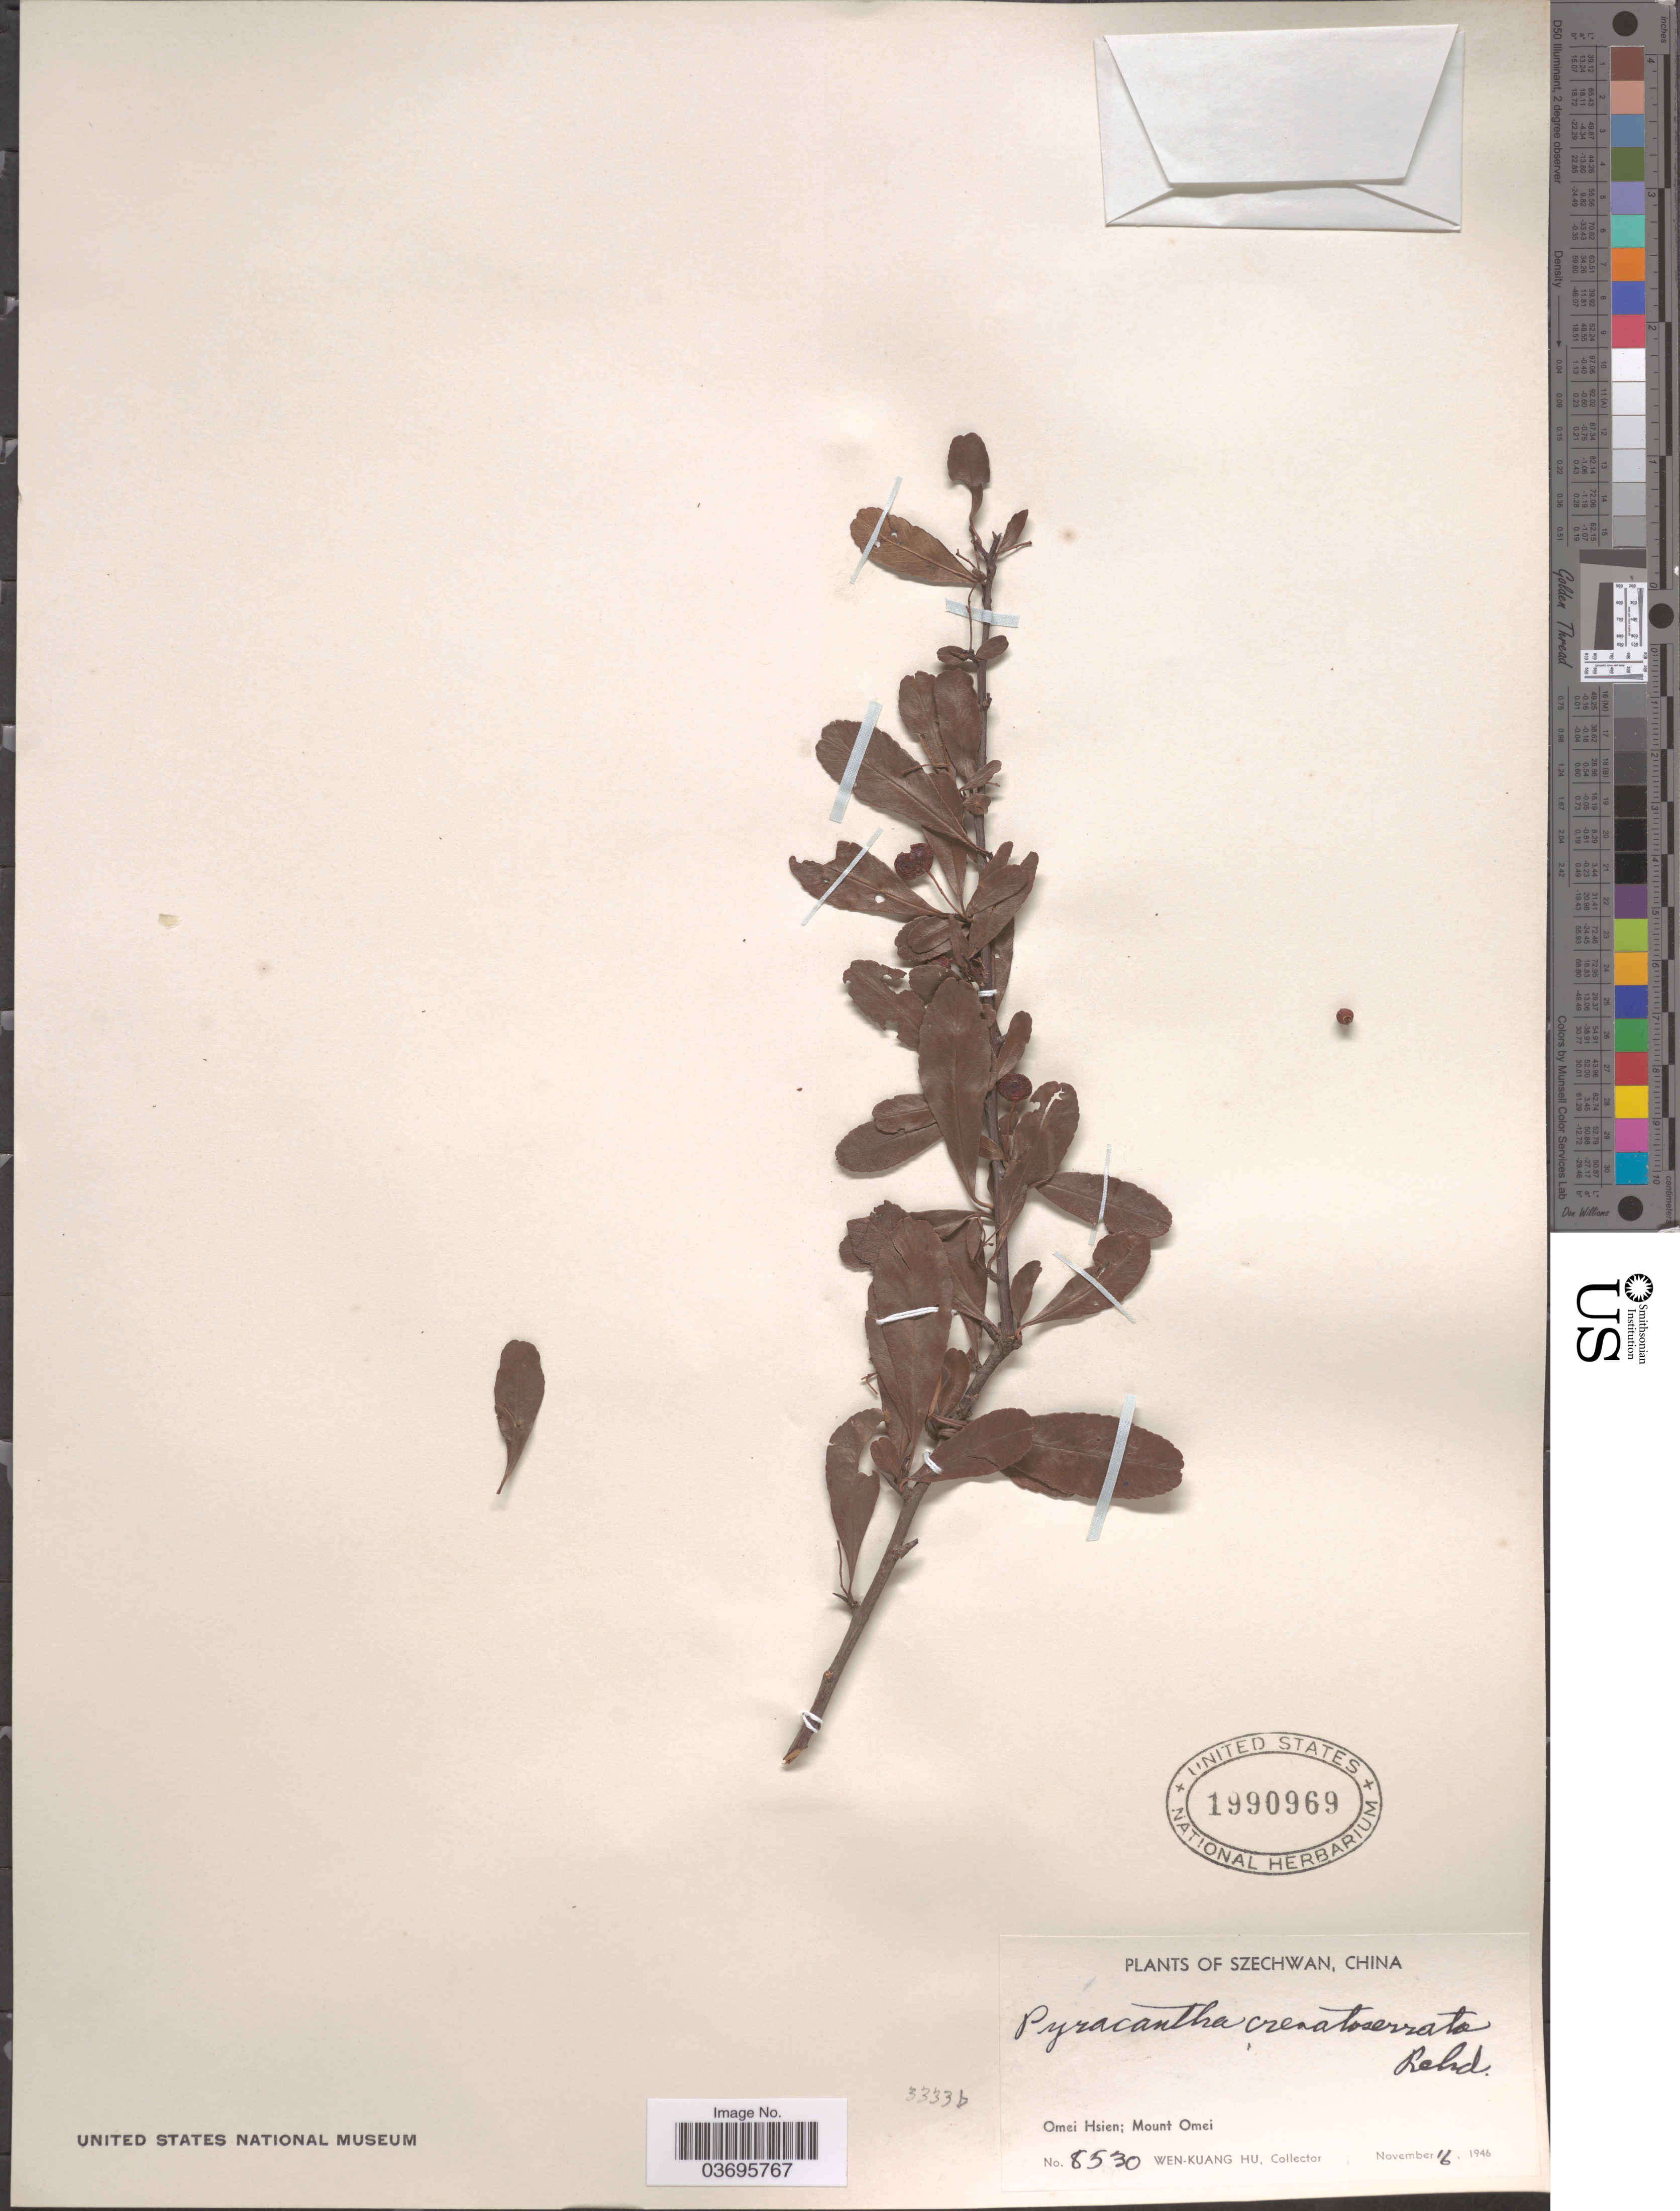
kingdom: Plantae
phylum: Tracheophyta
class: Magnoliopsida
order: Rosales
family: Rosaceae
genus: Pyracantha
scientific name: Pyracantha crenulata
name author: (D. Don) M. Roem.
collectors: W. K. Hu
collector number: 8530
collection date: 1946-11-16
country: China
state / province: Sichuan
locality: Szechwan. Omei Hsien; Mount Omei.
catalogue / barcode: US 1990969